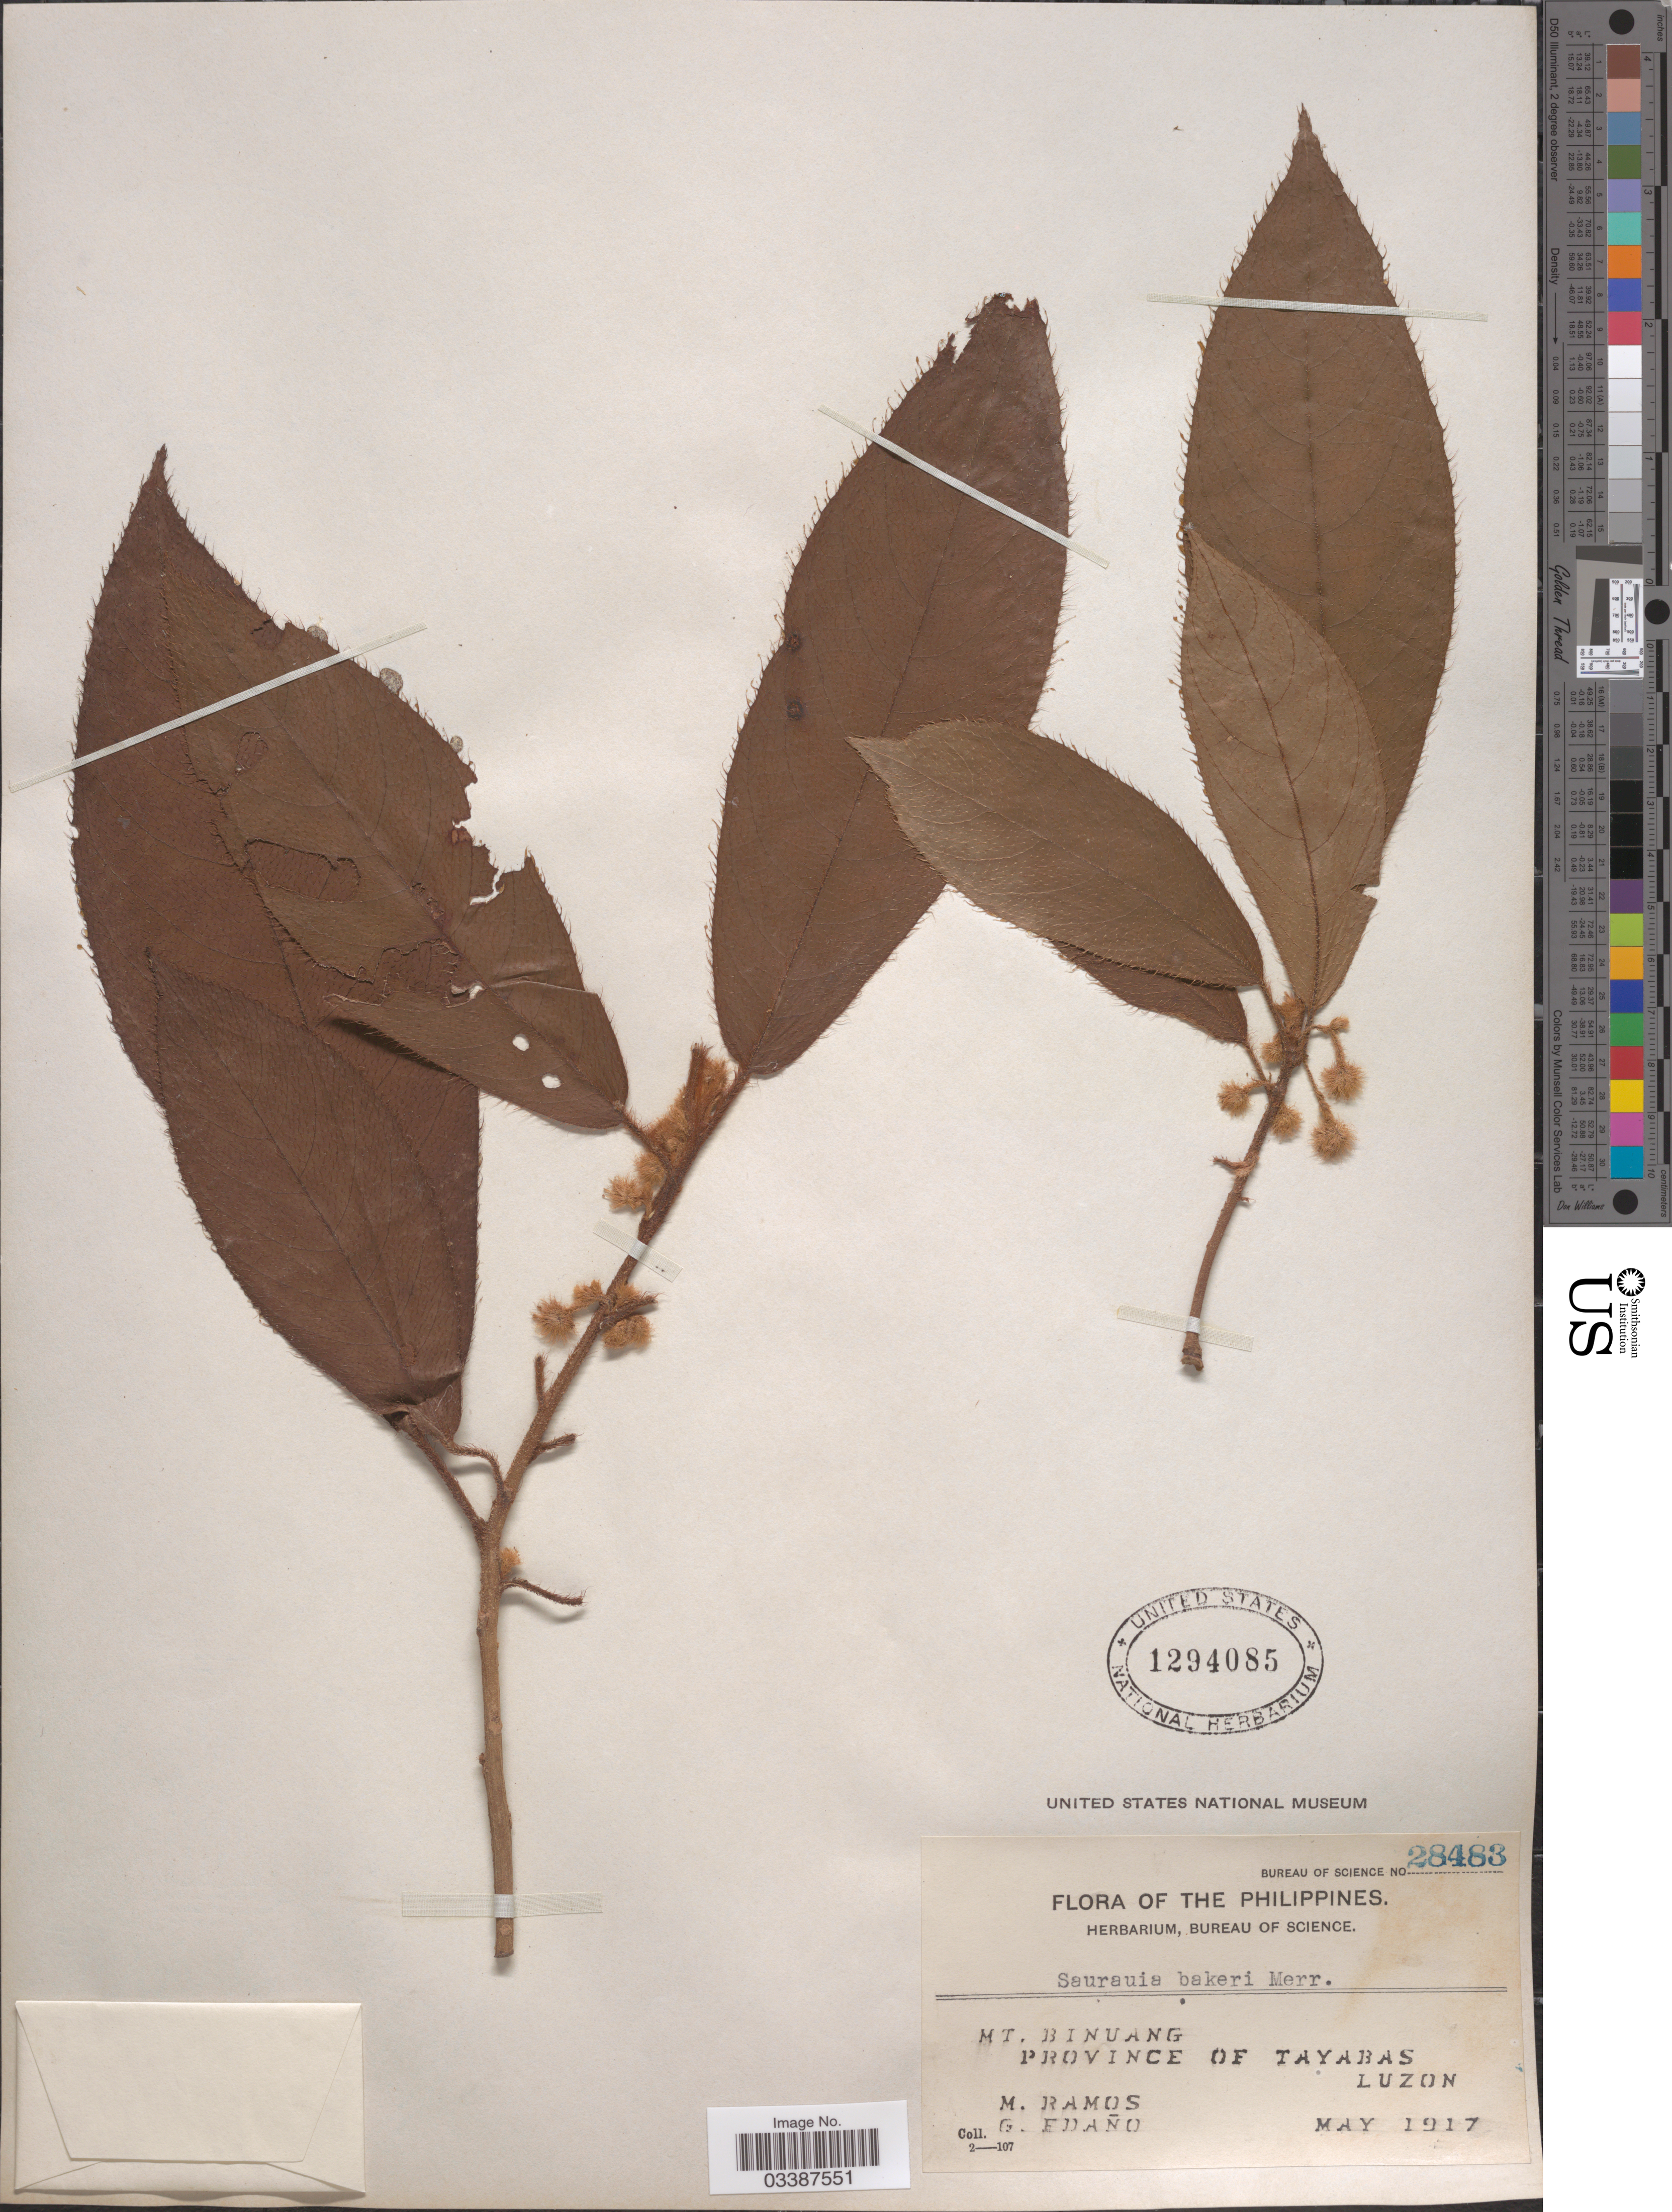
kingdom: Plantae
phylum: Tracheophyta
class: Magnoliopsida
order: Ericales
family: Actinidiaceae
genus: Saurauia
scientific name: Saurauia sp.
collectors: M. Ramos & G. Edaño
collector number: Bureau of Science 28483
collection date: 1917-05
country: Philippines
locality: Mt. Binuang, Province of Tayabas, Luzon.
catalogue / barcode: US 1294085